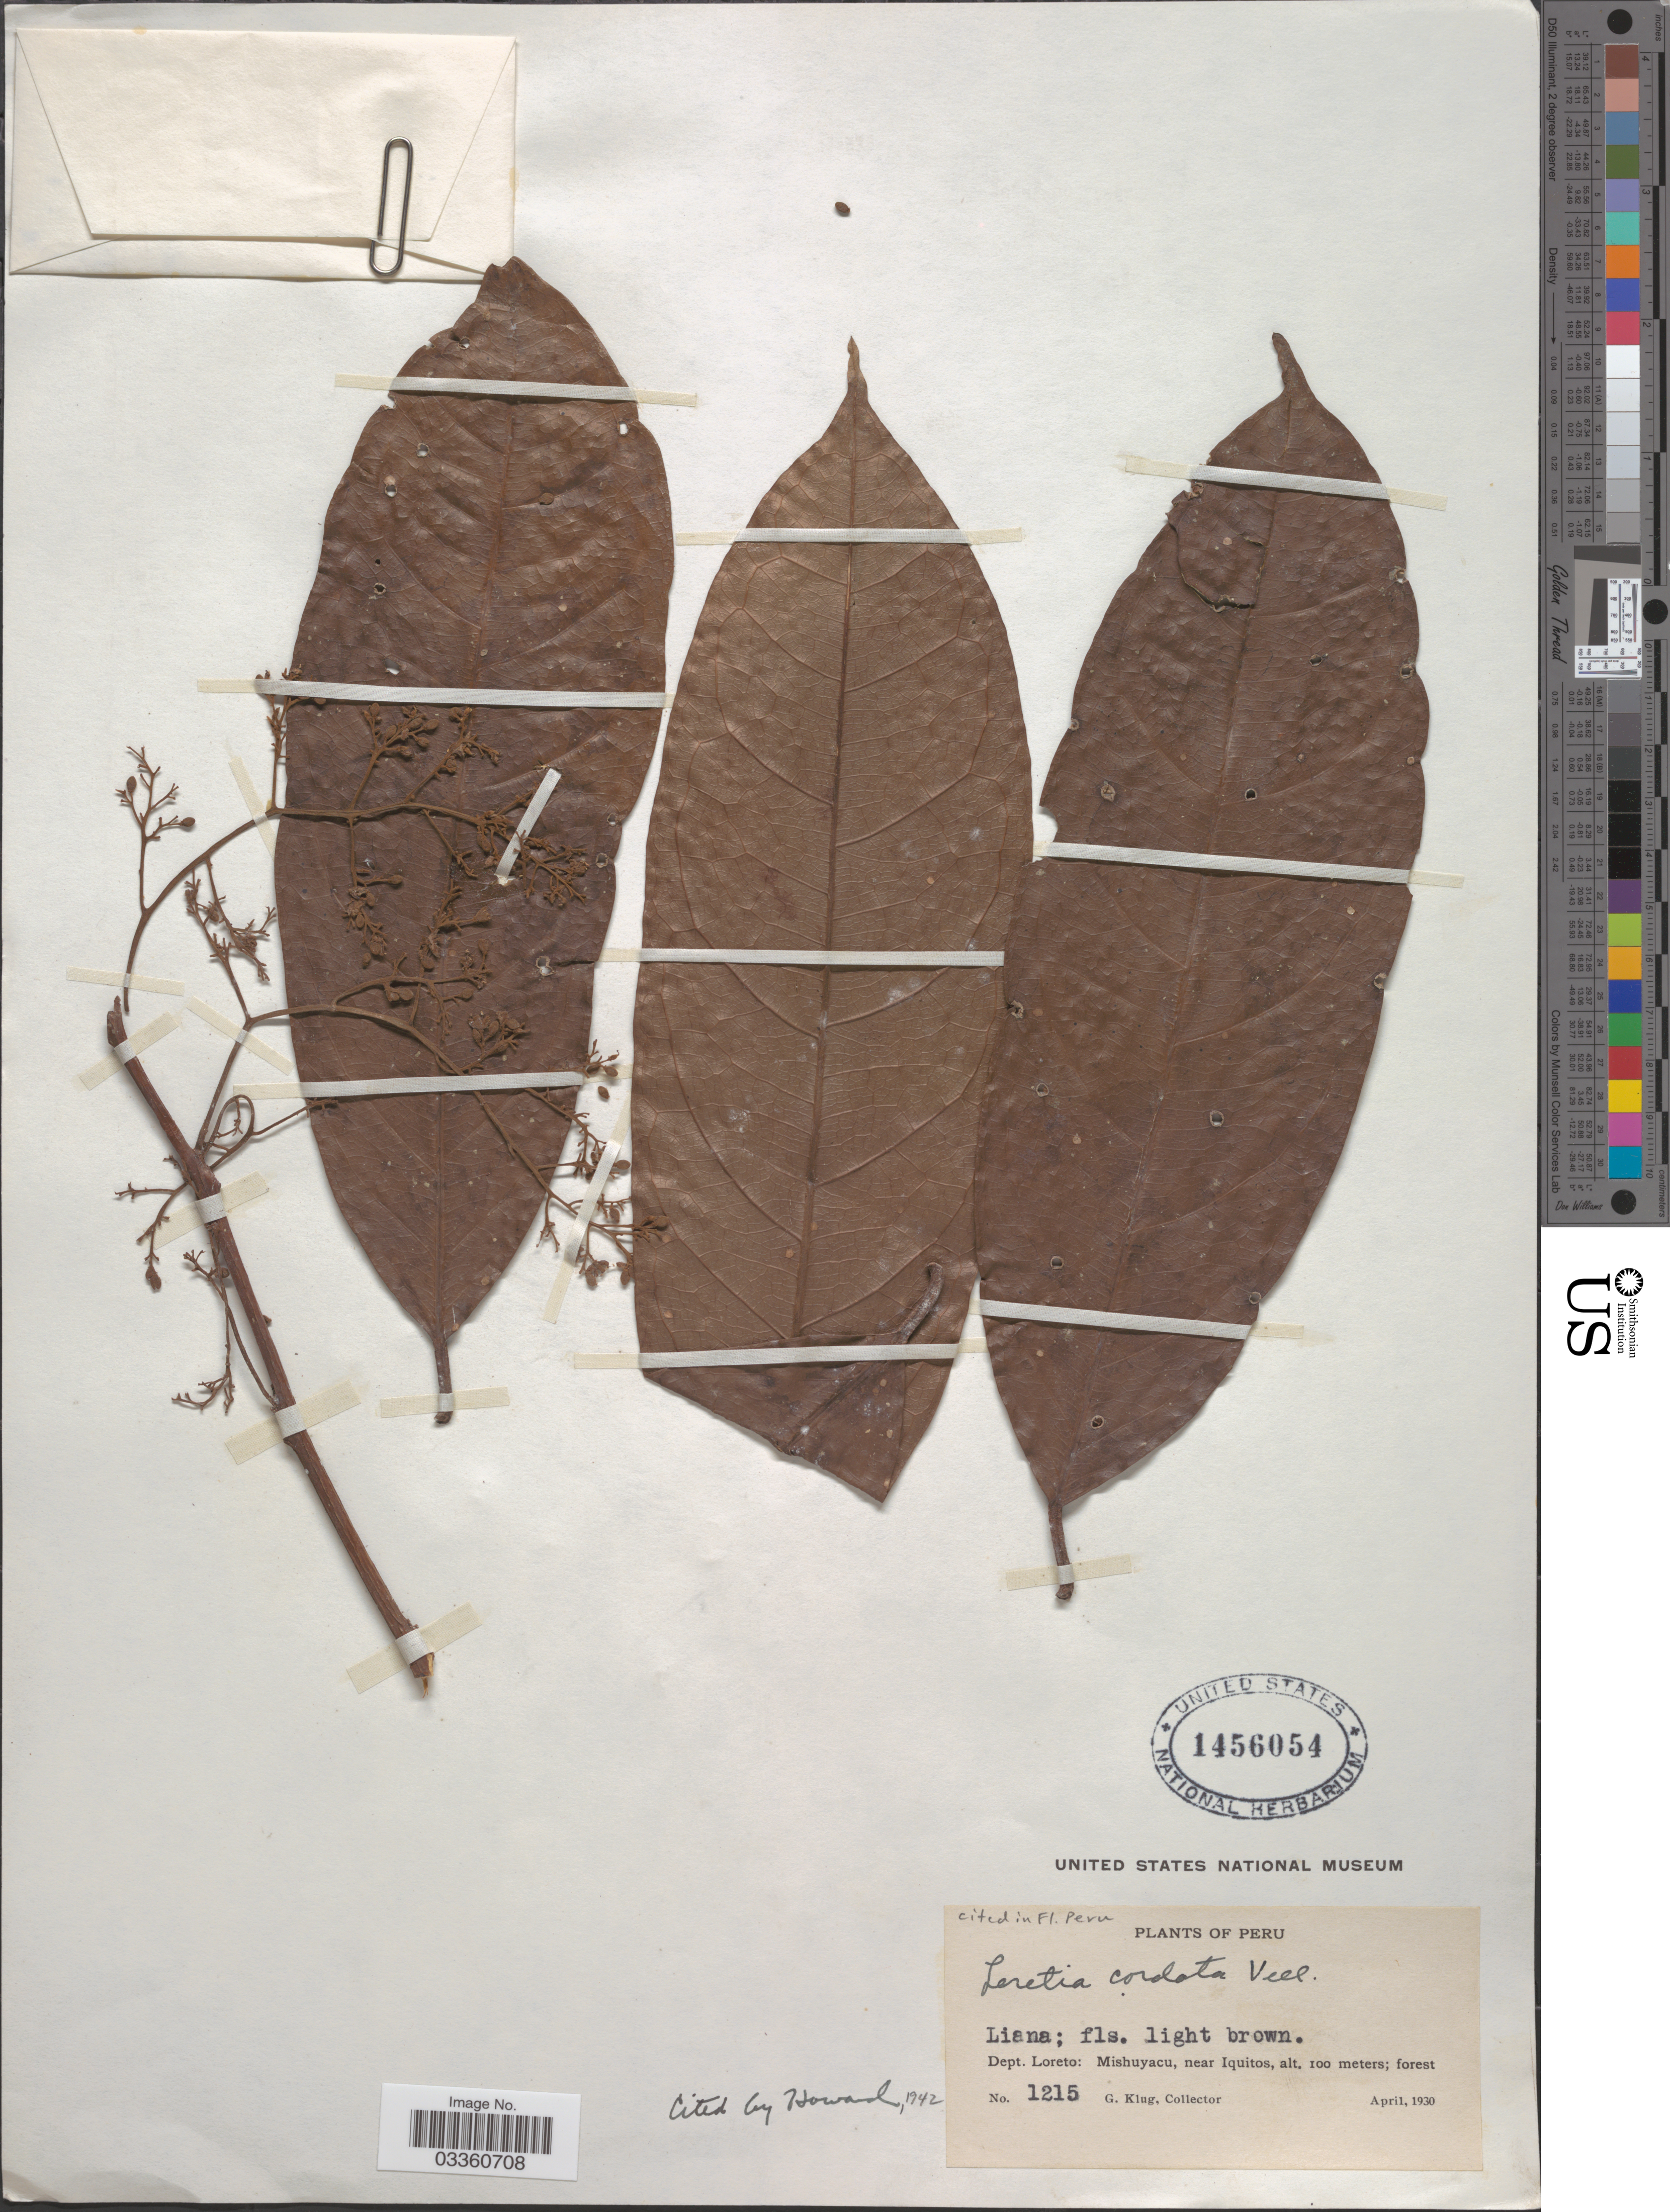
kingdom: Plantae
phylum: Tracheophyta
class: Magnoliopsida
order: Icacinales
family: Icacinaceae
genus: Leretia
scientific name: Leretia cordata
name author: Vell.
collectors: G. Klug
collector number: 1215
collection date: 1930-04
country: Peru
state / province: Loreto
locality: Dept. Loreto: Mishuyacu, near Iquitos.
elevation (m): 100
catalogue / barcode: US 1456054